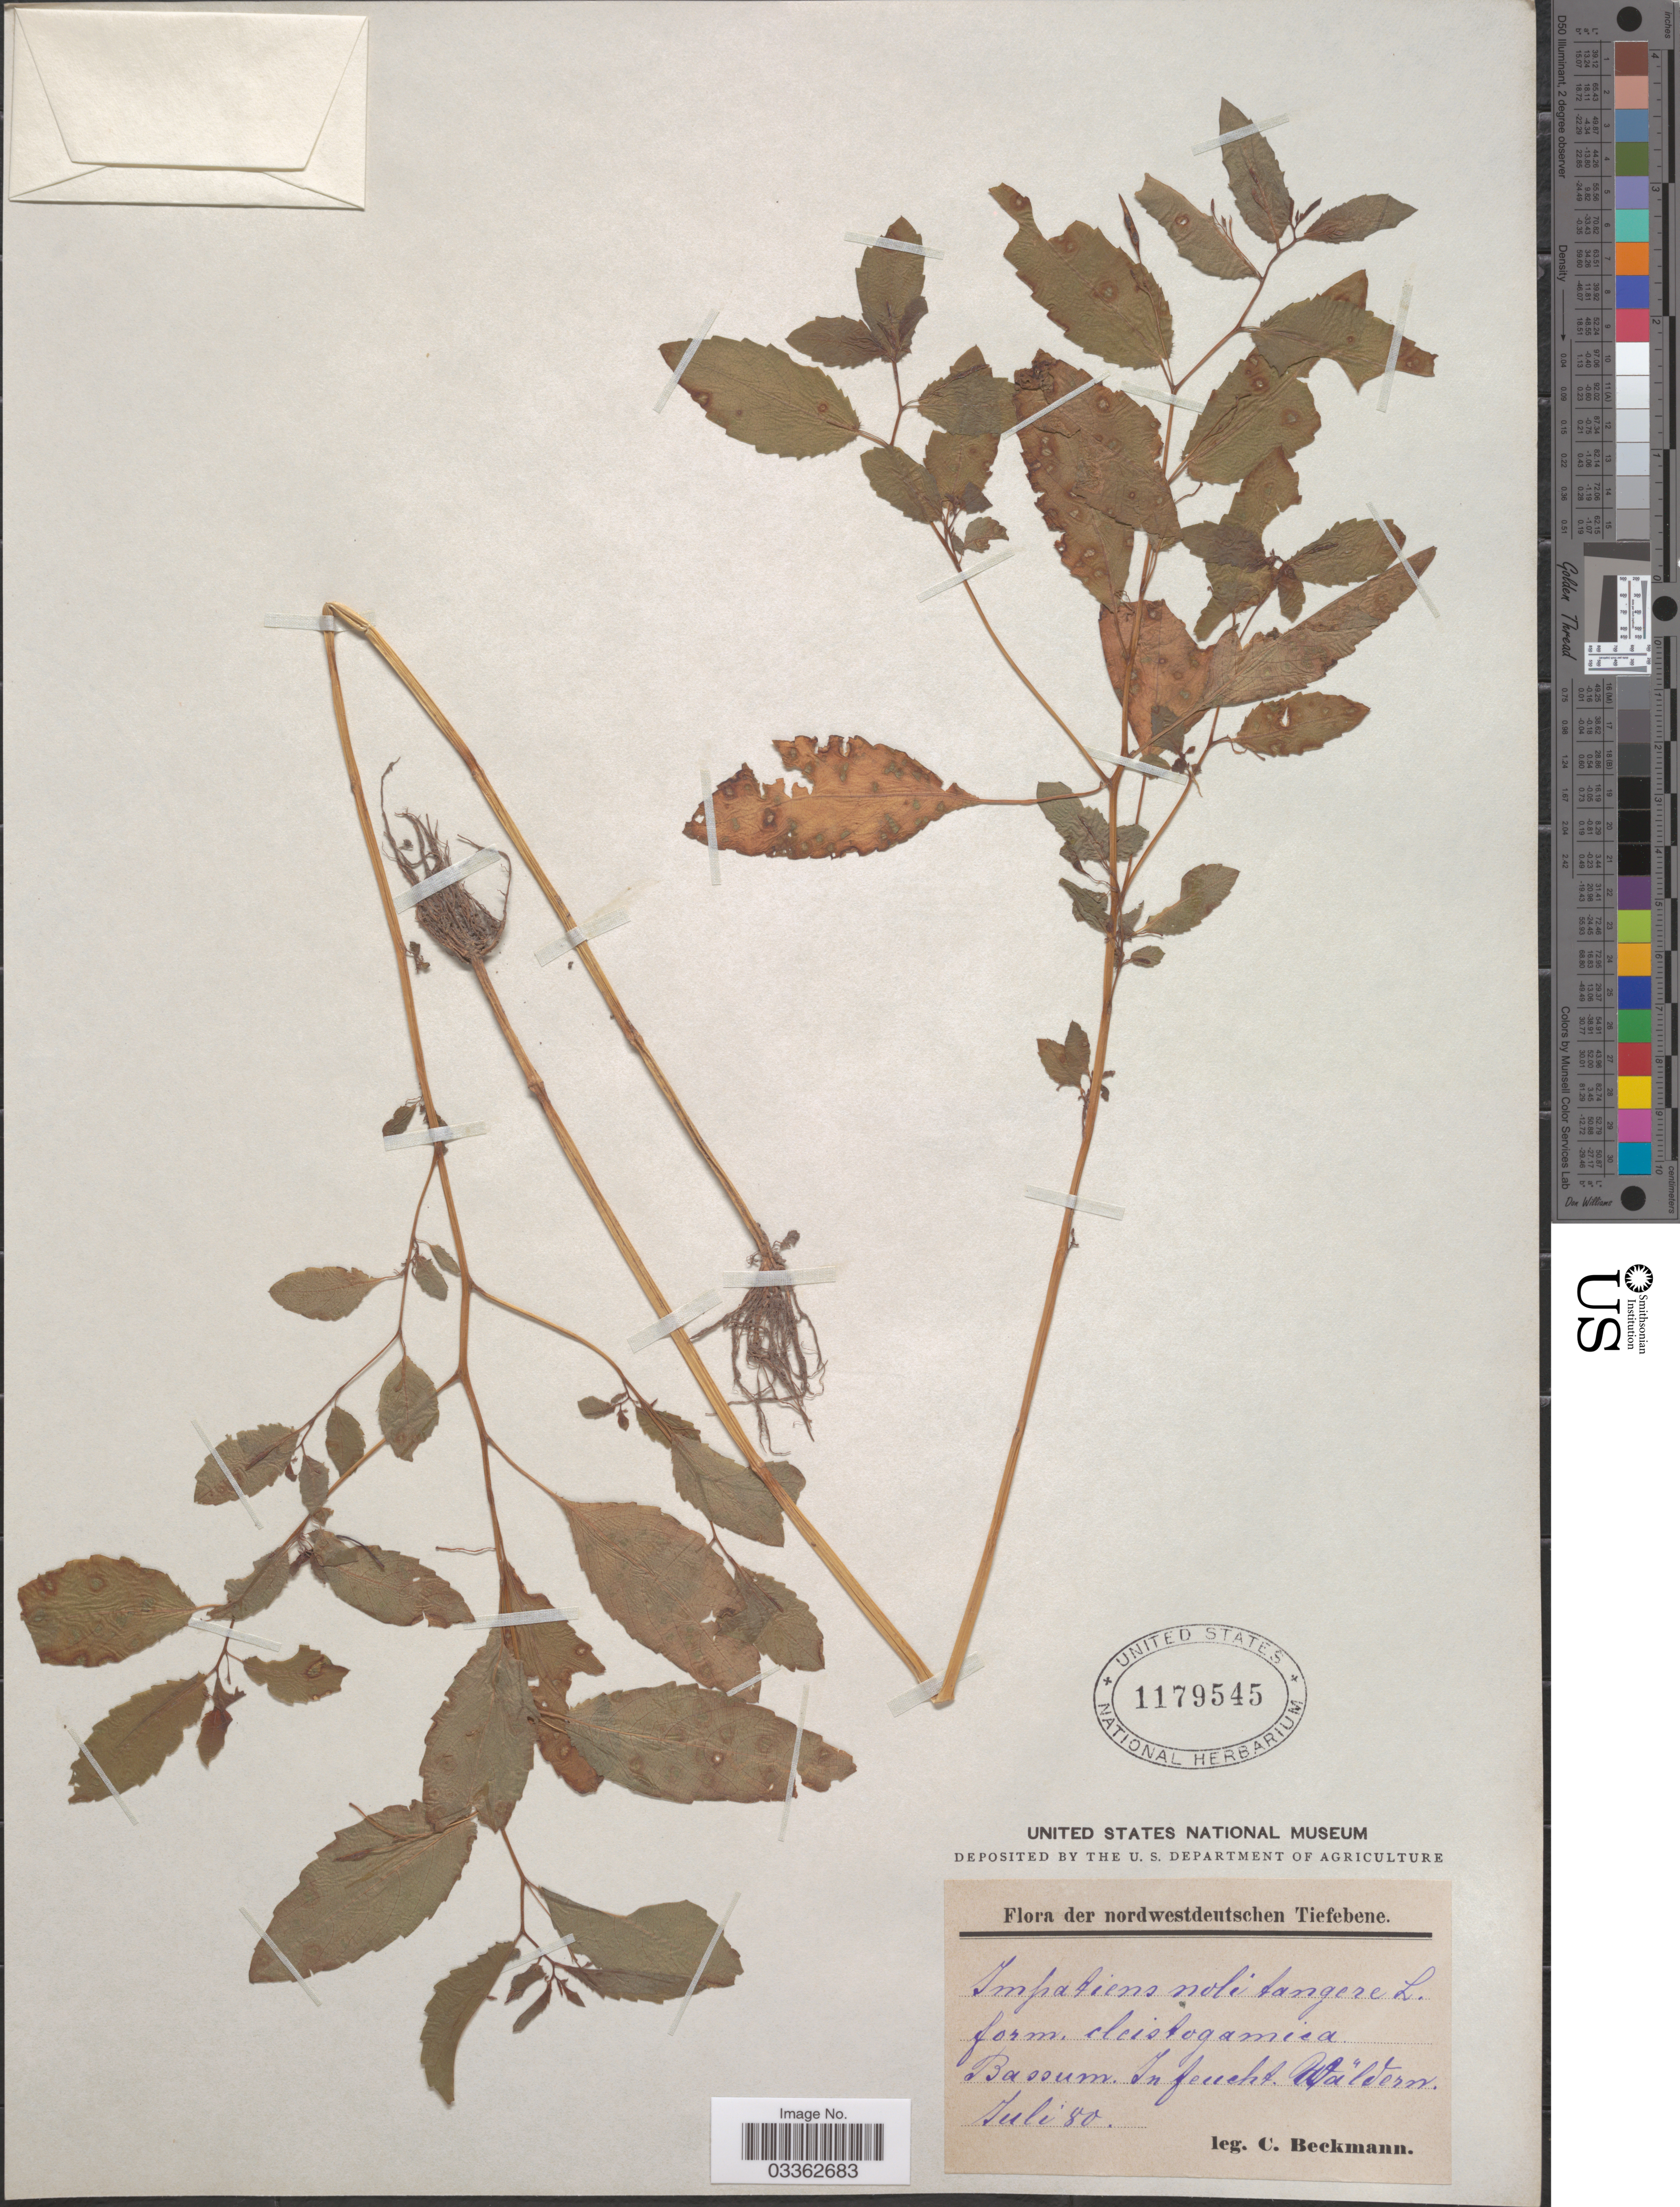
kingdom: Plantae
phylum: Tracheophyta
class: Magnoliopsida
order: Ericales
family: Balsaminaceae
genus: Impatiens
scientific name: Impatiens noli-tangere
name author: L.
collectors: C. Beckmann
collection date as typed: Transcribed d/m/y: /7/80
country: Germany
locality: Nordwestdeutschen Tiefebene. Bassum.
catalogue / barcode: US 1179545